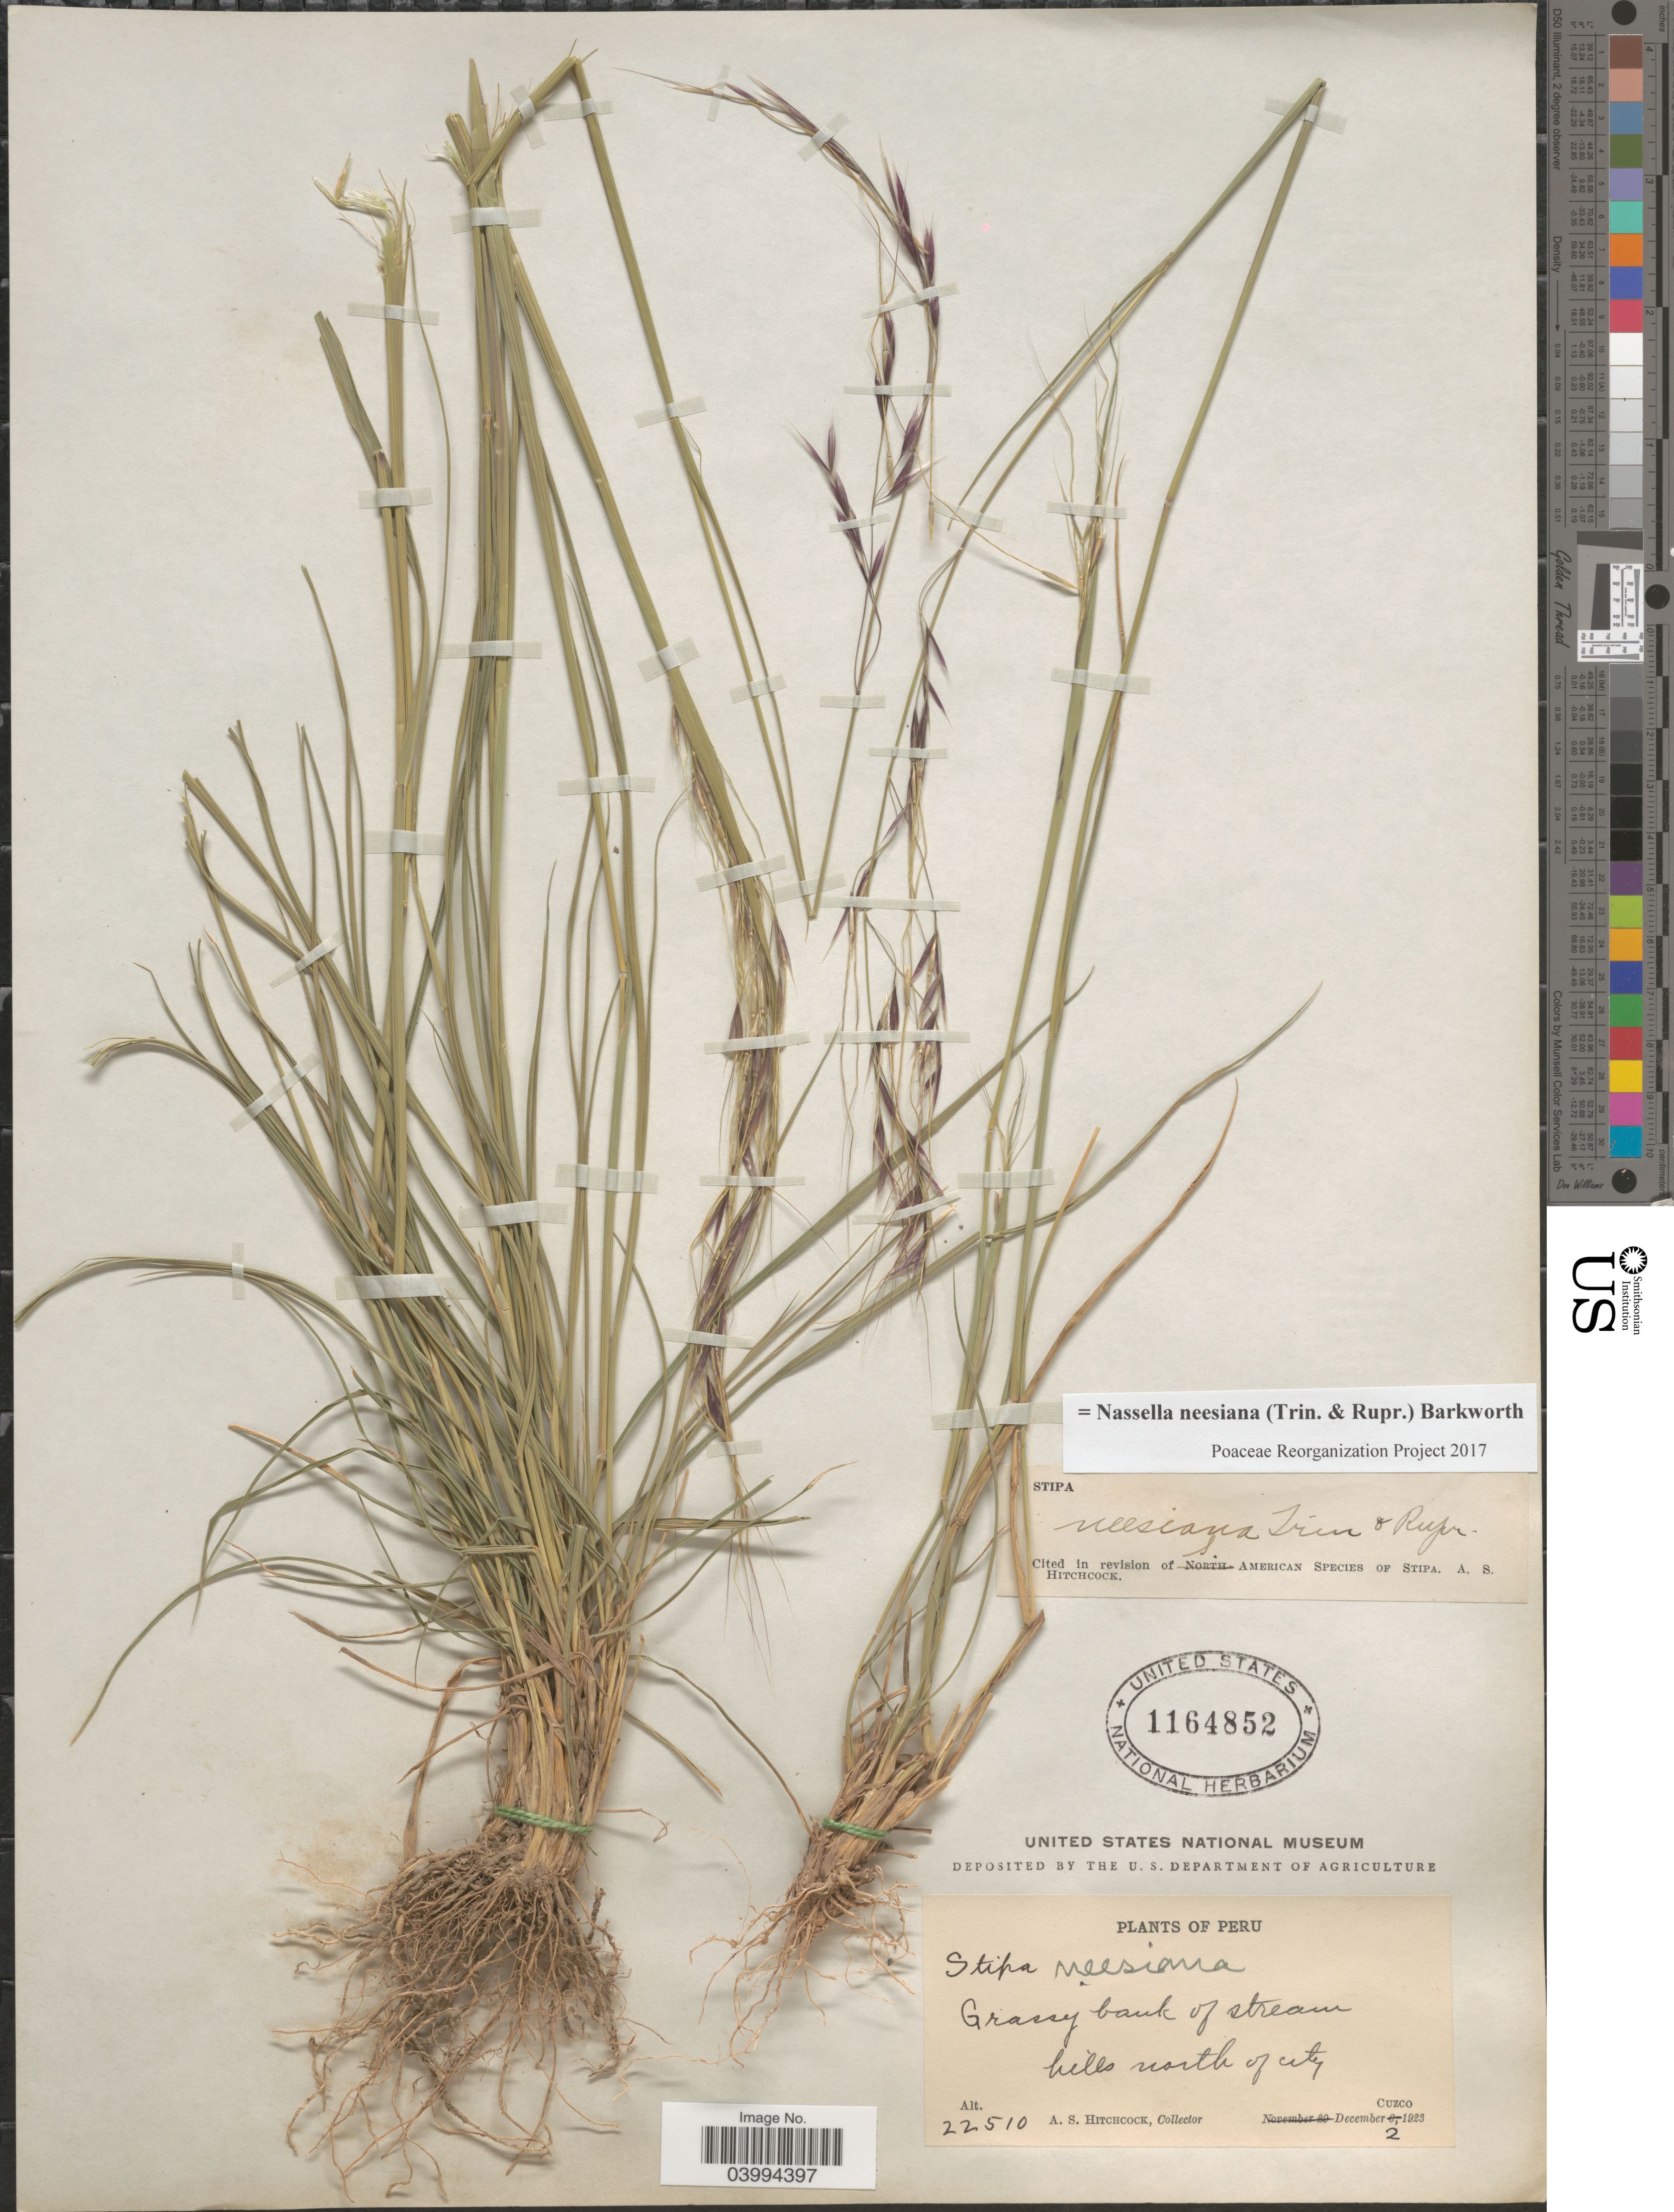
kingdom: Plantae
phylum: Tracheophyta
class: Liliopsida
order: Poales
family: Poaceae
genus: Nassella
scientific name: Nassella neesiana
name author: (Trin. & Rupr.) Barkworth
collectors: A. S. Hitchcock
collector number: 22510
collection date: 1923-12-02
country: Peru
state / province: Cusco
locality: Hills north of city. Cuzco.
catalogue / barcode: US 1164852